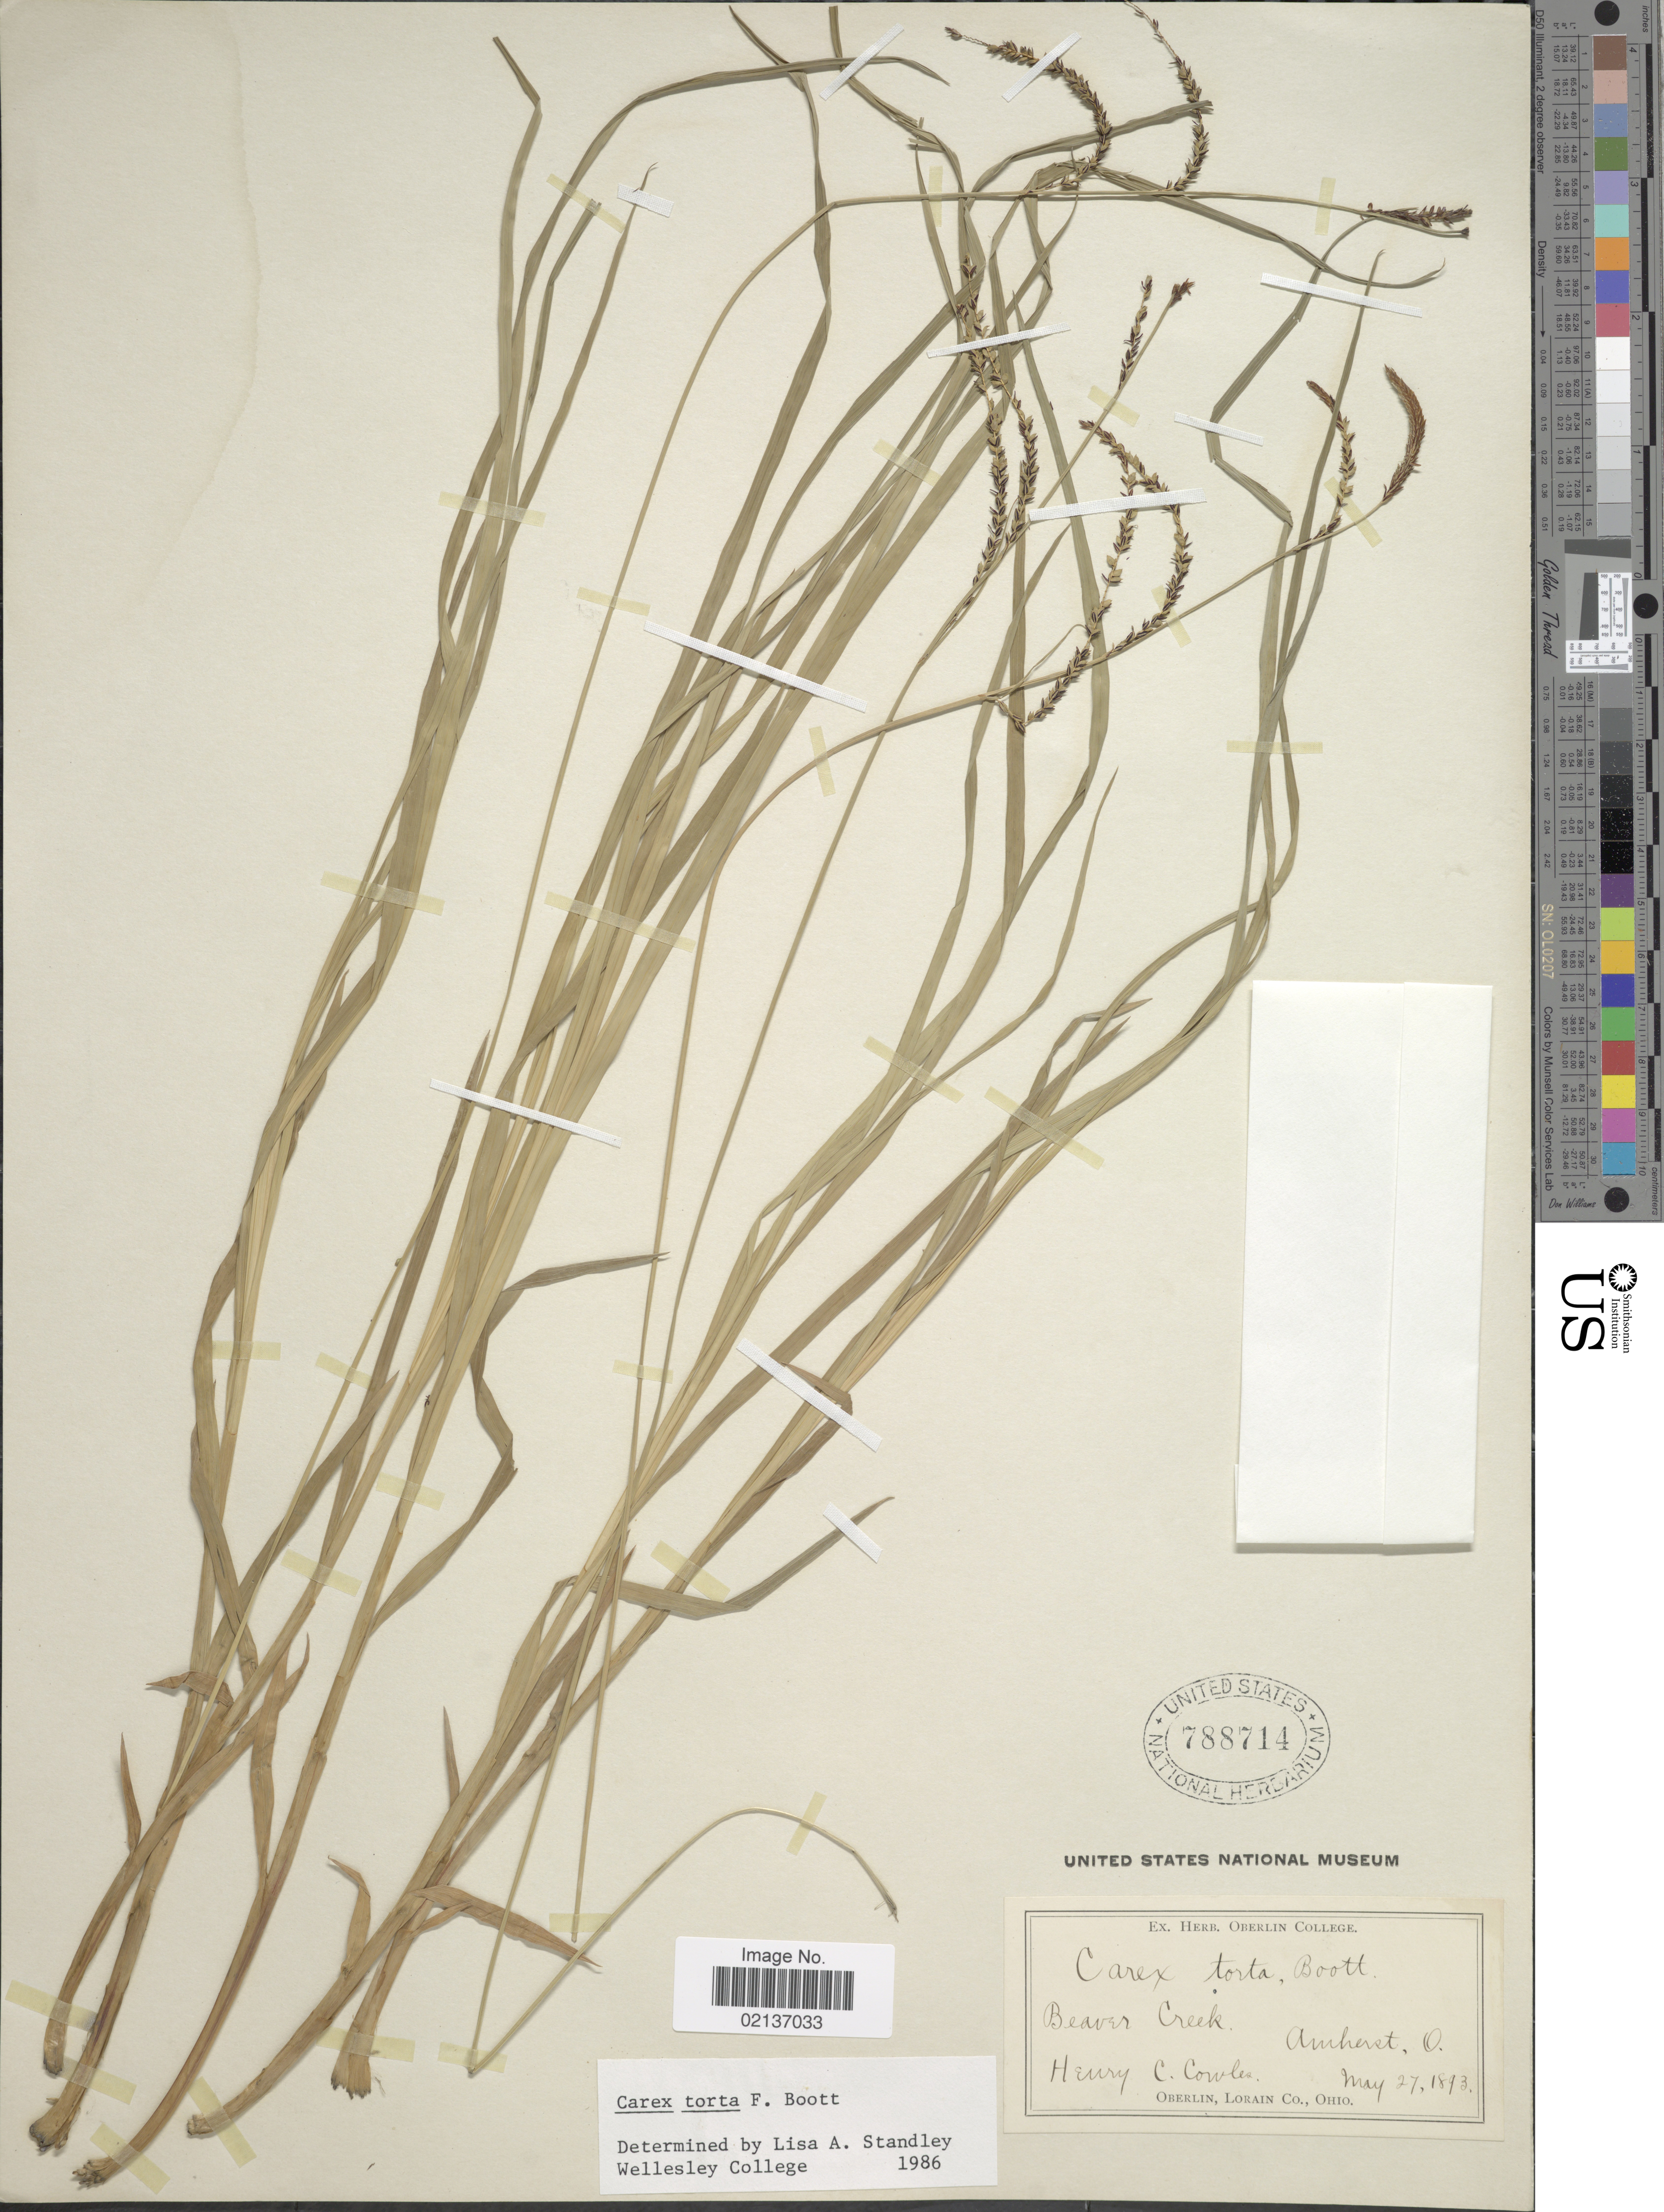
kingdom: Plantae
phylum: Tracheophyta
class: Liliopsida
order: Poales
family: Cyperaceae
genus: Carex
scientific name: Carex torta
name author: Boott ex Tuck.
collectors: H. Cowles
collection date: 1893-05-27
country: United States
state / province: Ohio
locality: Beaver Creek, Amherst, O.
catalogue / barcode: US 788714